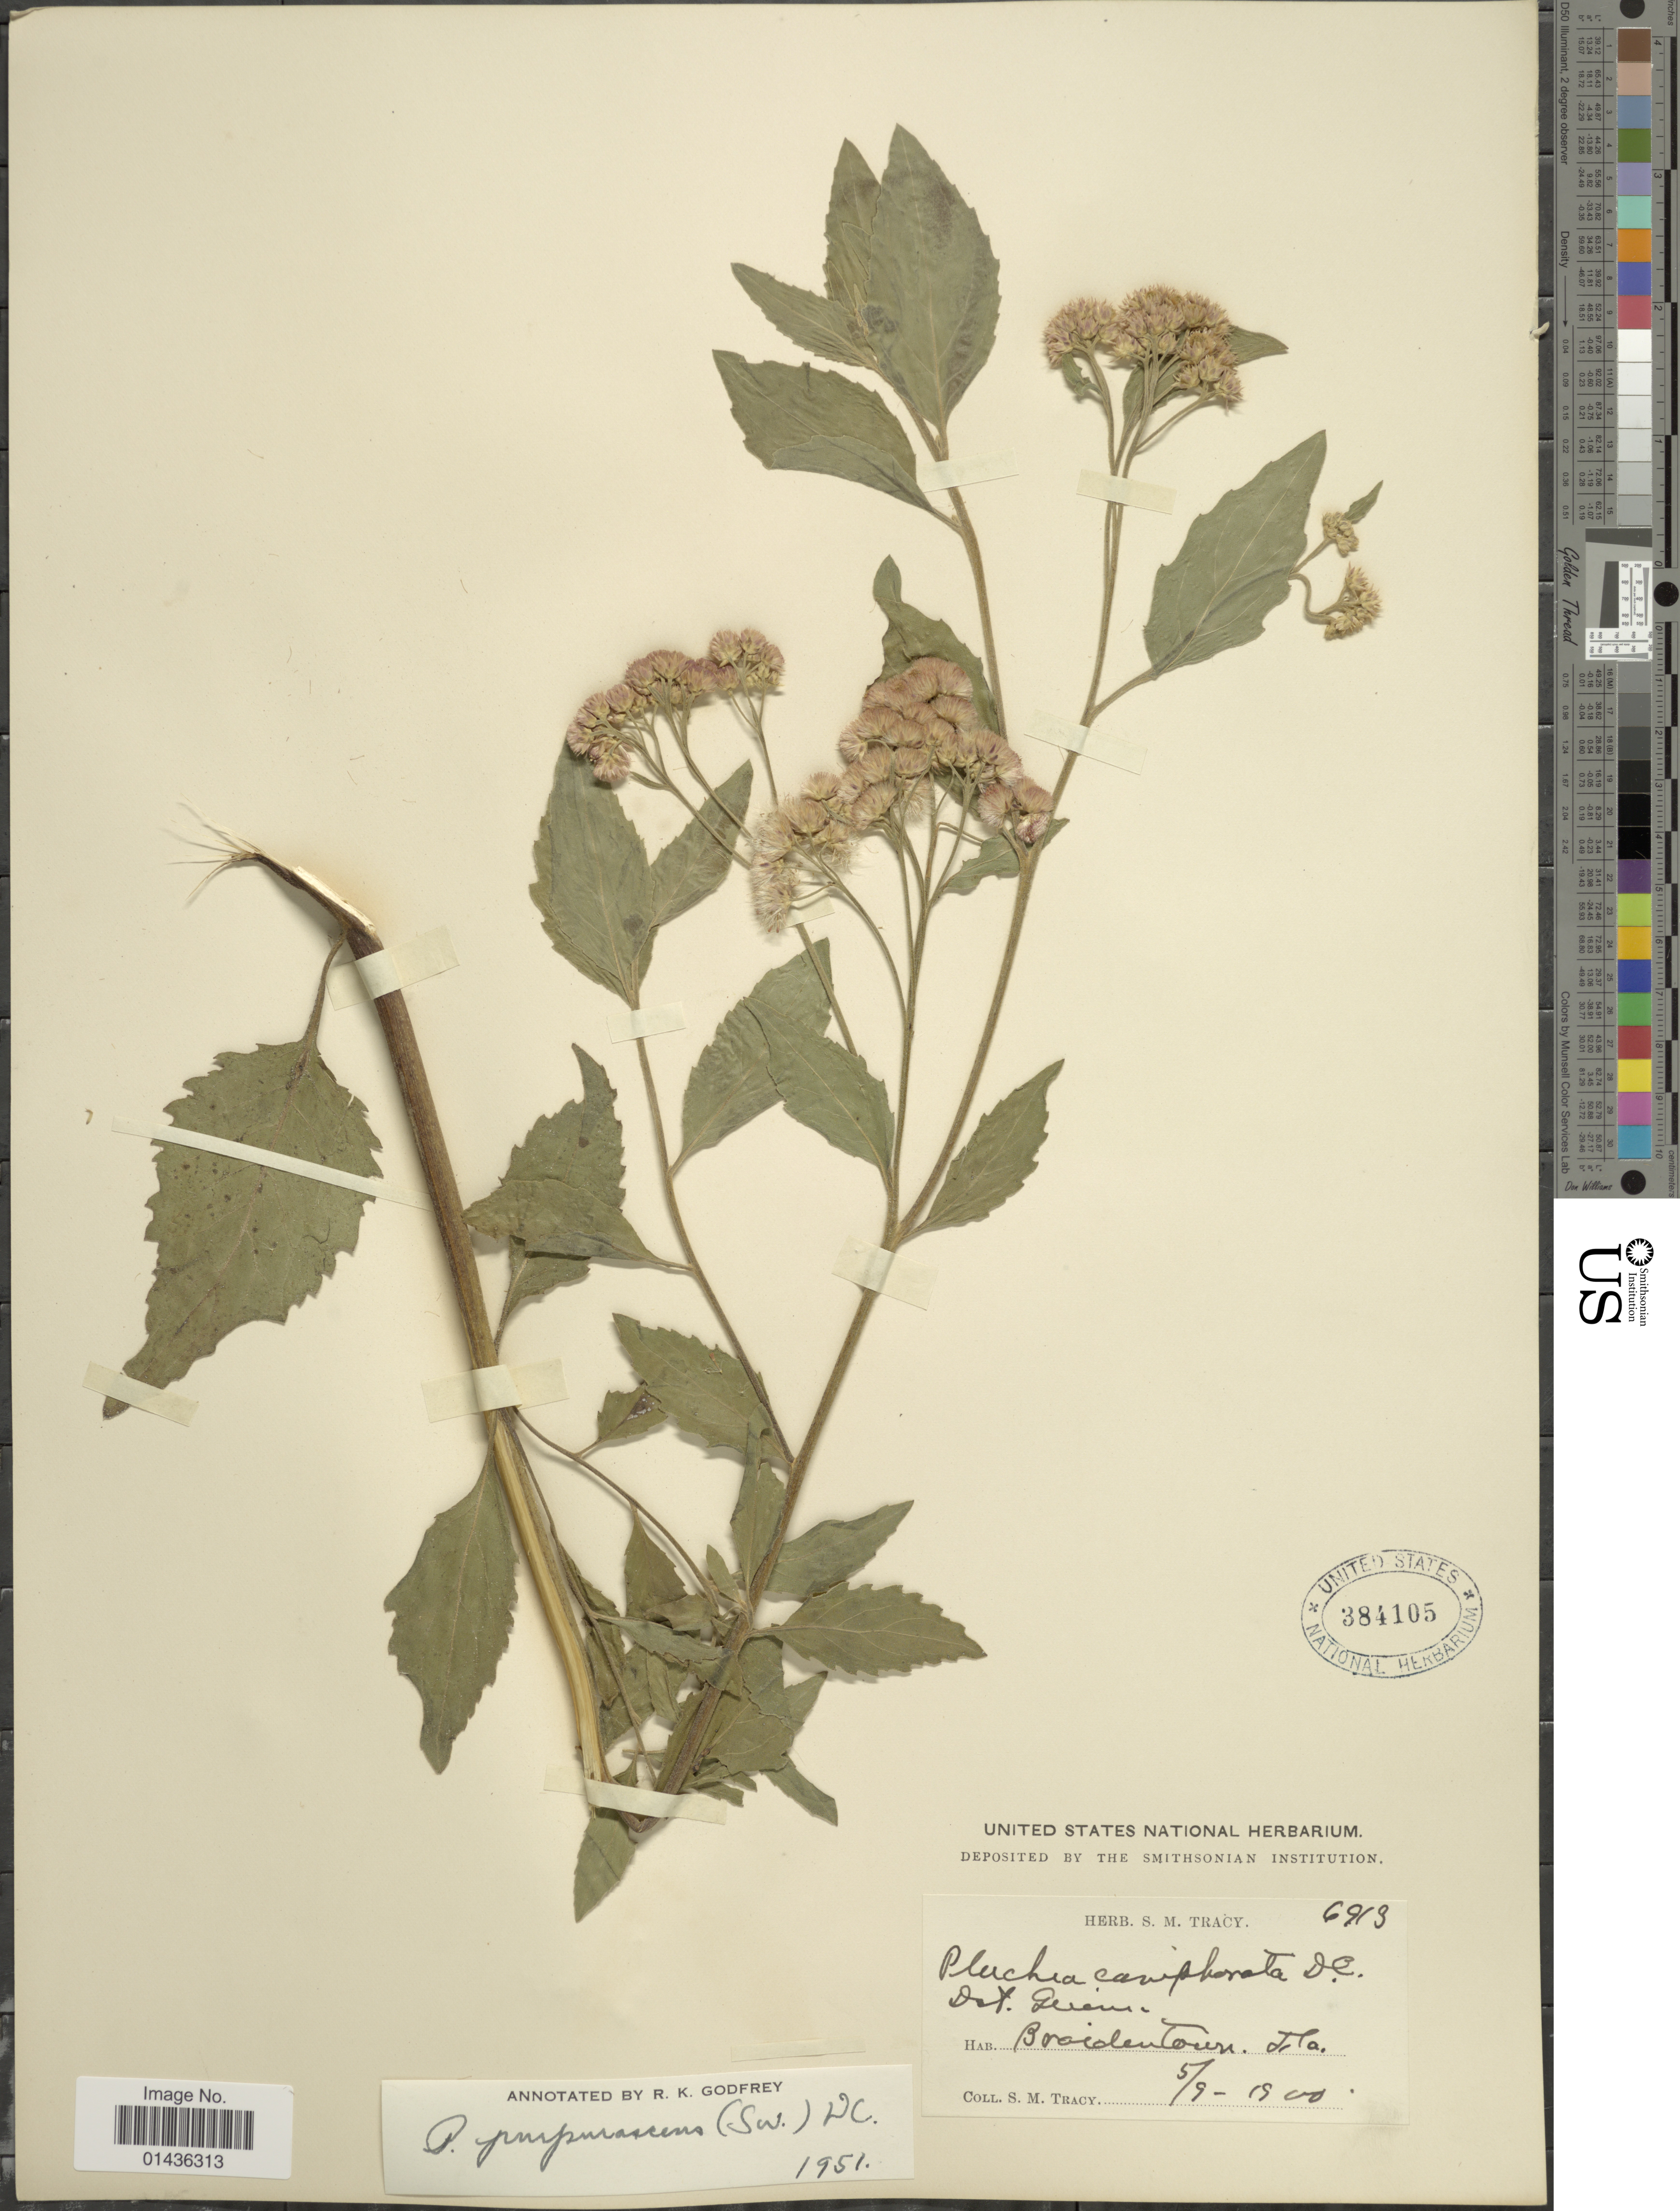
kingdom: Plantae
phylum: Tracheophyta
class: Magnoliopsida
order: Asterales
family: Asteraceae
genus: Pluchea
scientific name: Pluchea odorata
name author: (L.) Cass.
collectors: S. M. Tracy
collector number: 6913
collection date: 1900-05-09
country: United States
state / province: Florida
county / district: Manatee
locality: Braidentown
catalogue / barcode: US 384105